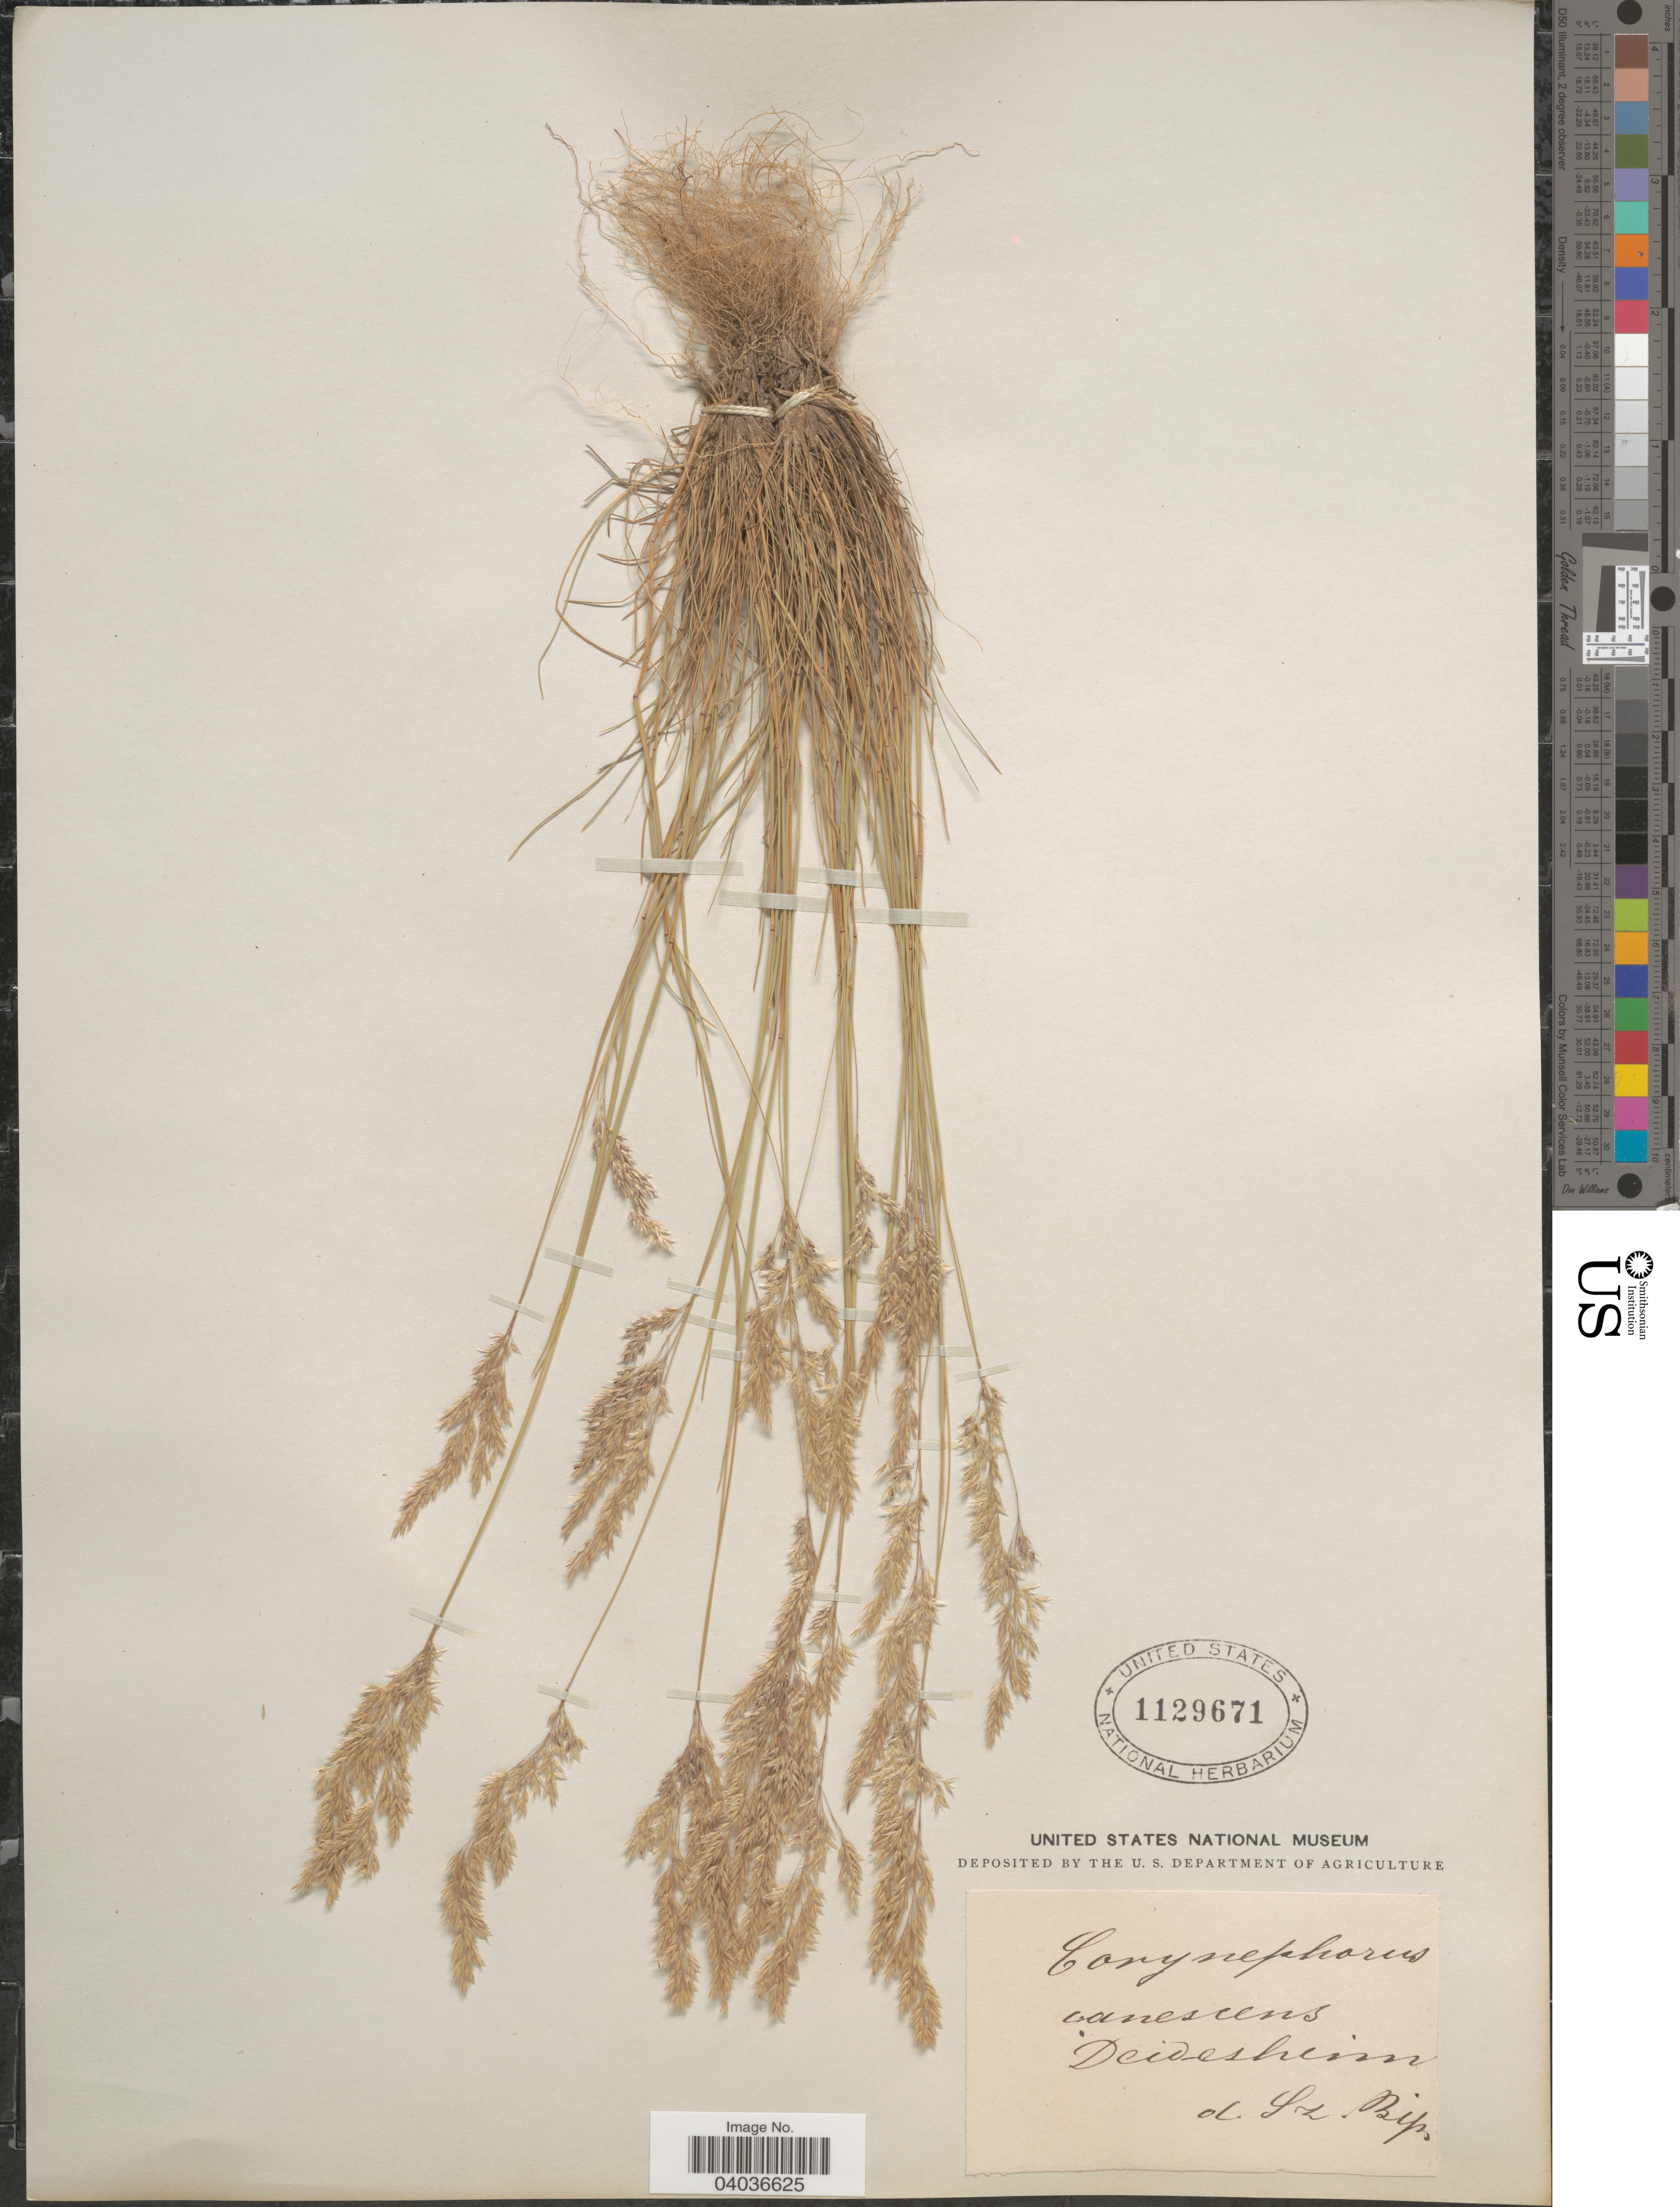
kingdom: Plantae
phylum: Tracheophyta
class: Liliopsida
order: Poales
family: Poaceae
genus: Corynephorus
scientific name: Corynephorus canescens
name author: (L, MEL) P. Beauv.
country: Germany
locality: Deidesheim.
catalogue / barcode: US 1129671